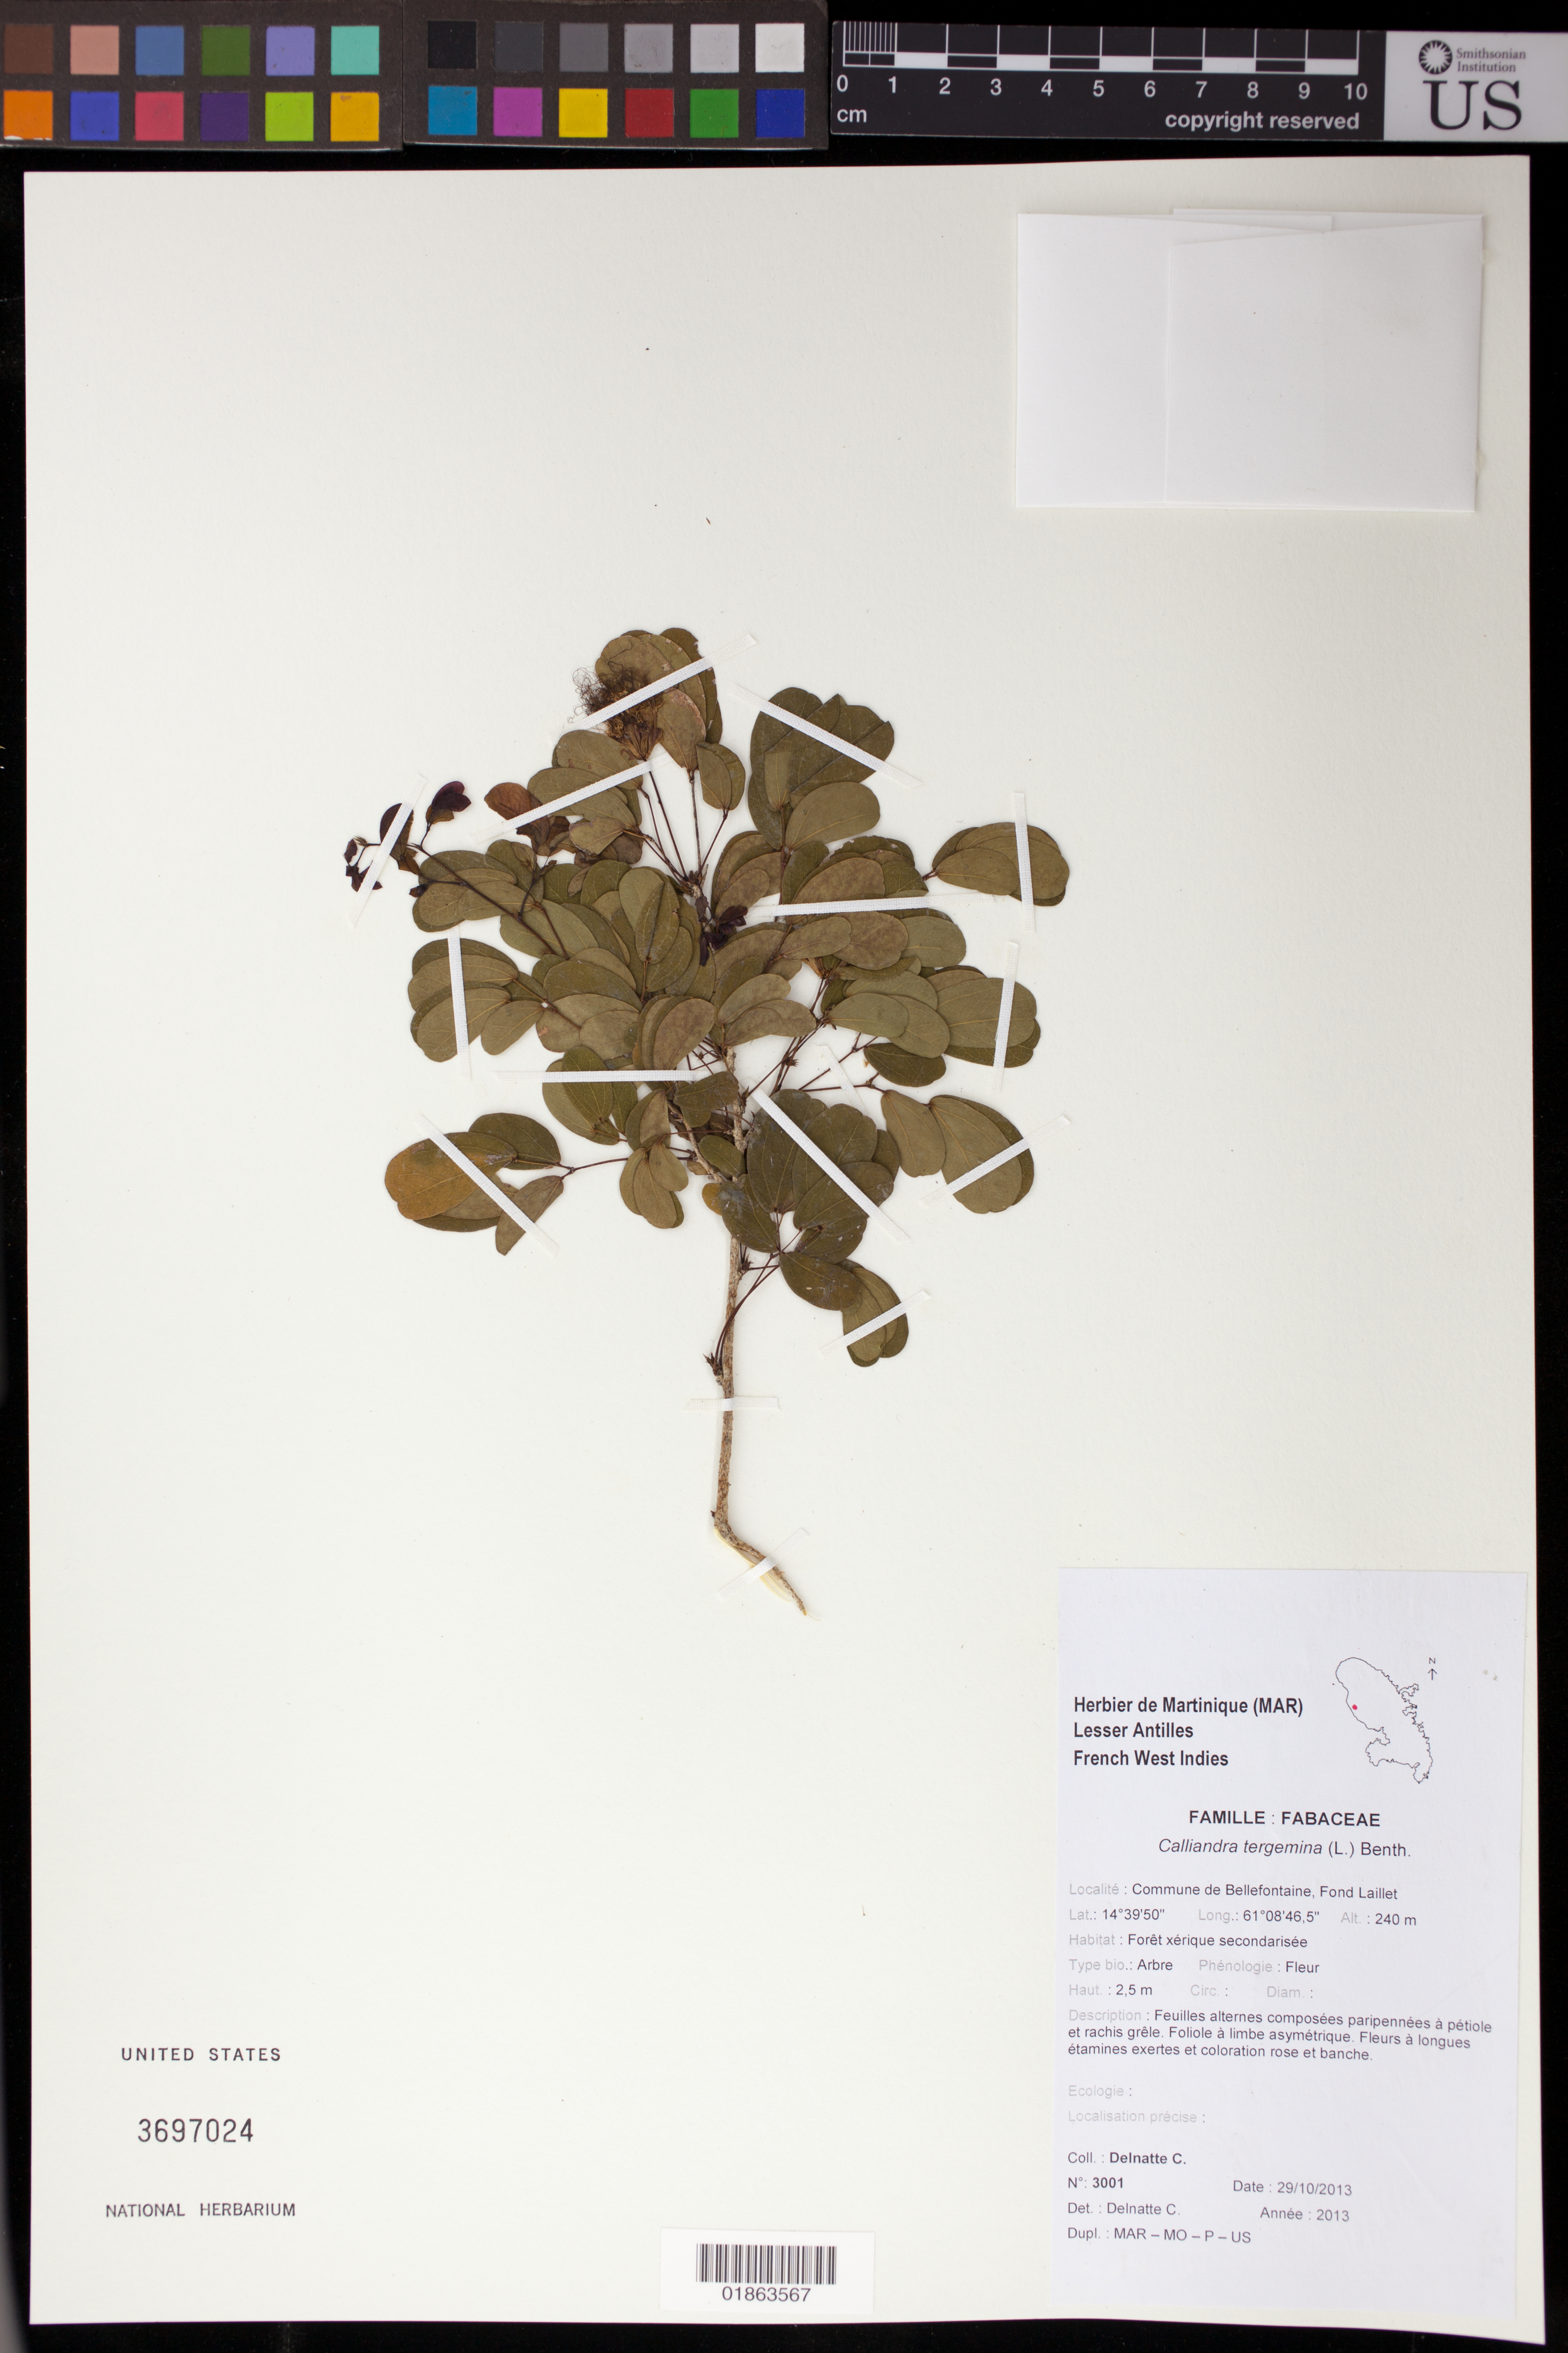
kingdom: Plantae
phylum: Tracheophyta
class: Magnoliopsida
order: Fabales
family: Fabaceae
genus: Calliandra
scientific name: Calliandra tergemina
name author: (L.) Benth.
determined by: Delnatte, C.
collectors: C. Delnatte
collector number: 3001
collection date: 2013-10-29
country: Martinique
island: Martinique I.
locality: Commune de Bellefontaine, Fond Laillet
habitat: Forêt xérique secondarisée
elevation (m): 240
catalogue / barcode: US 3697024